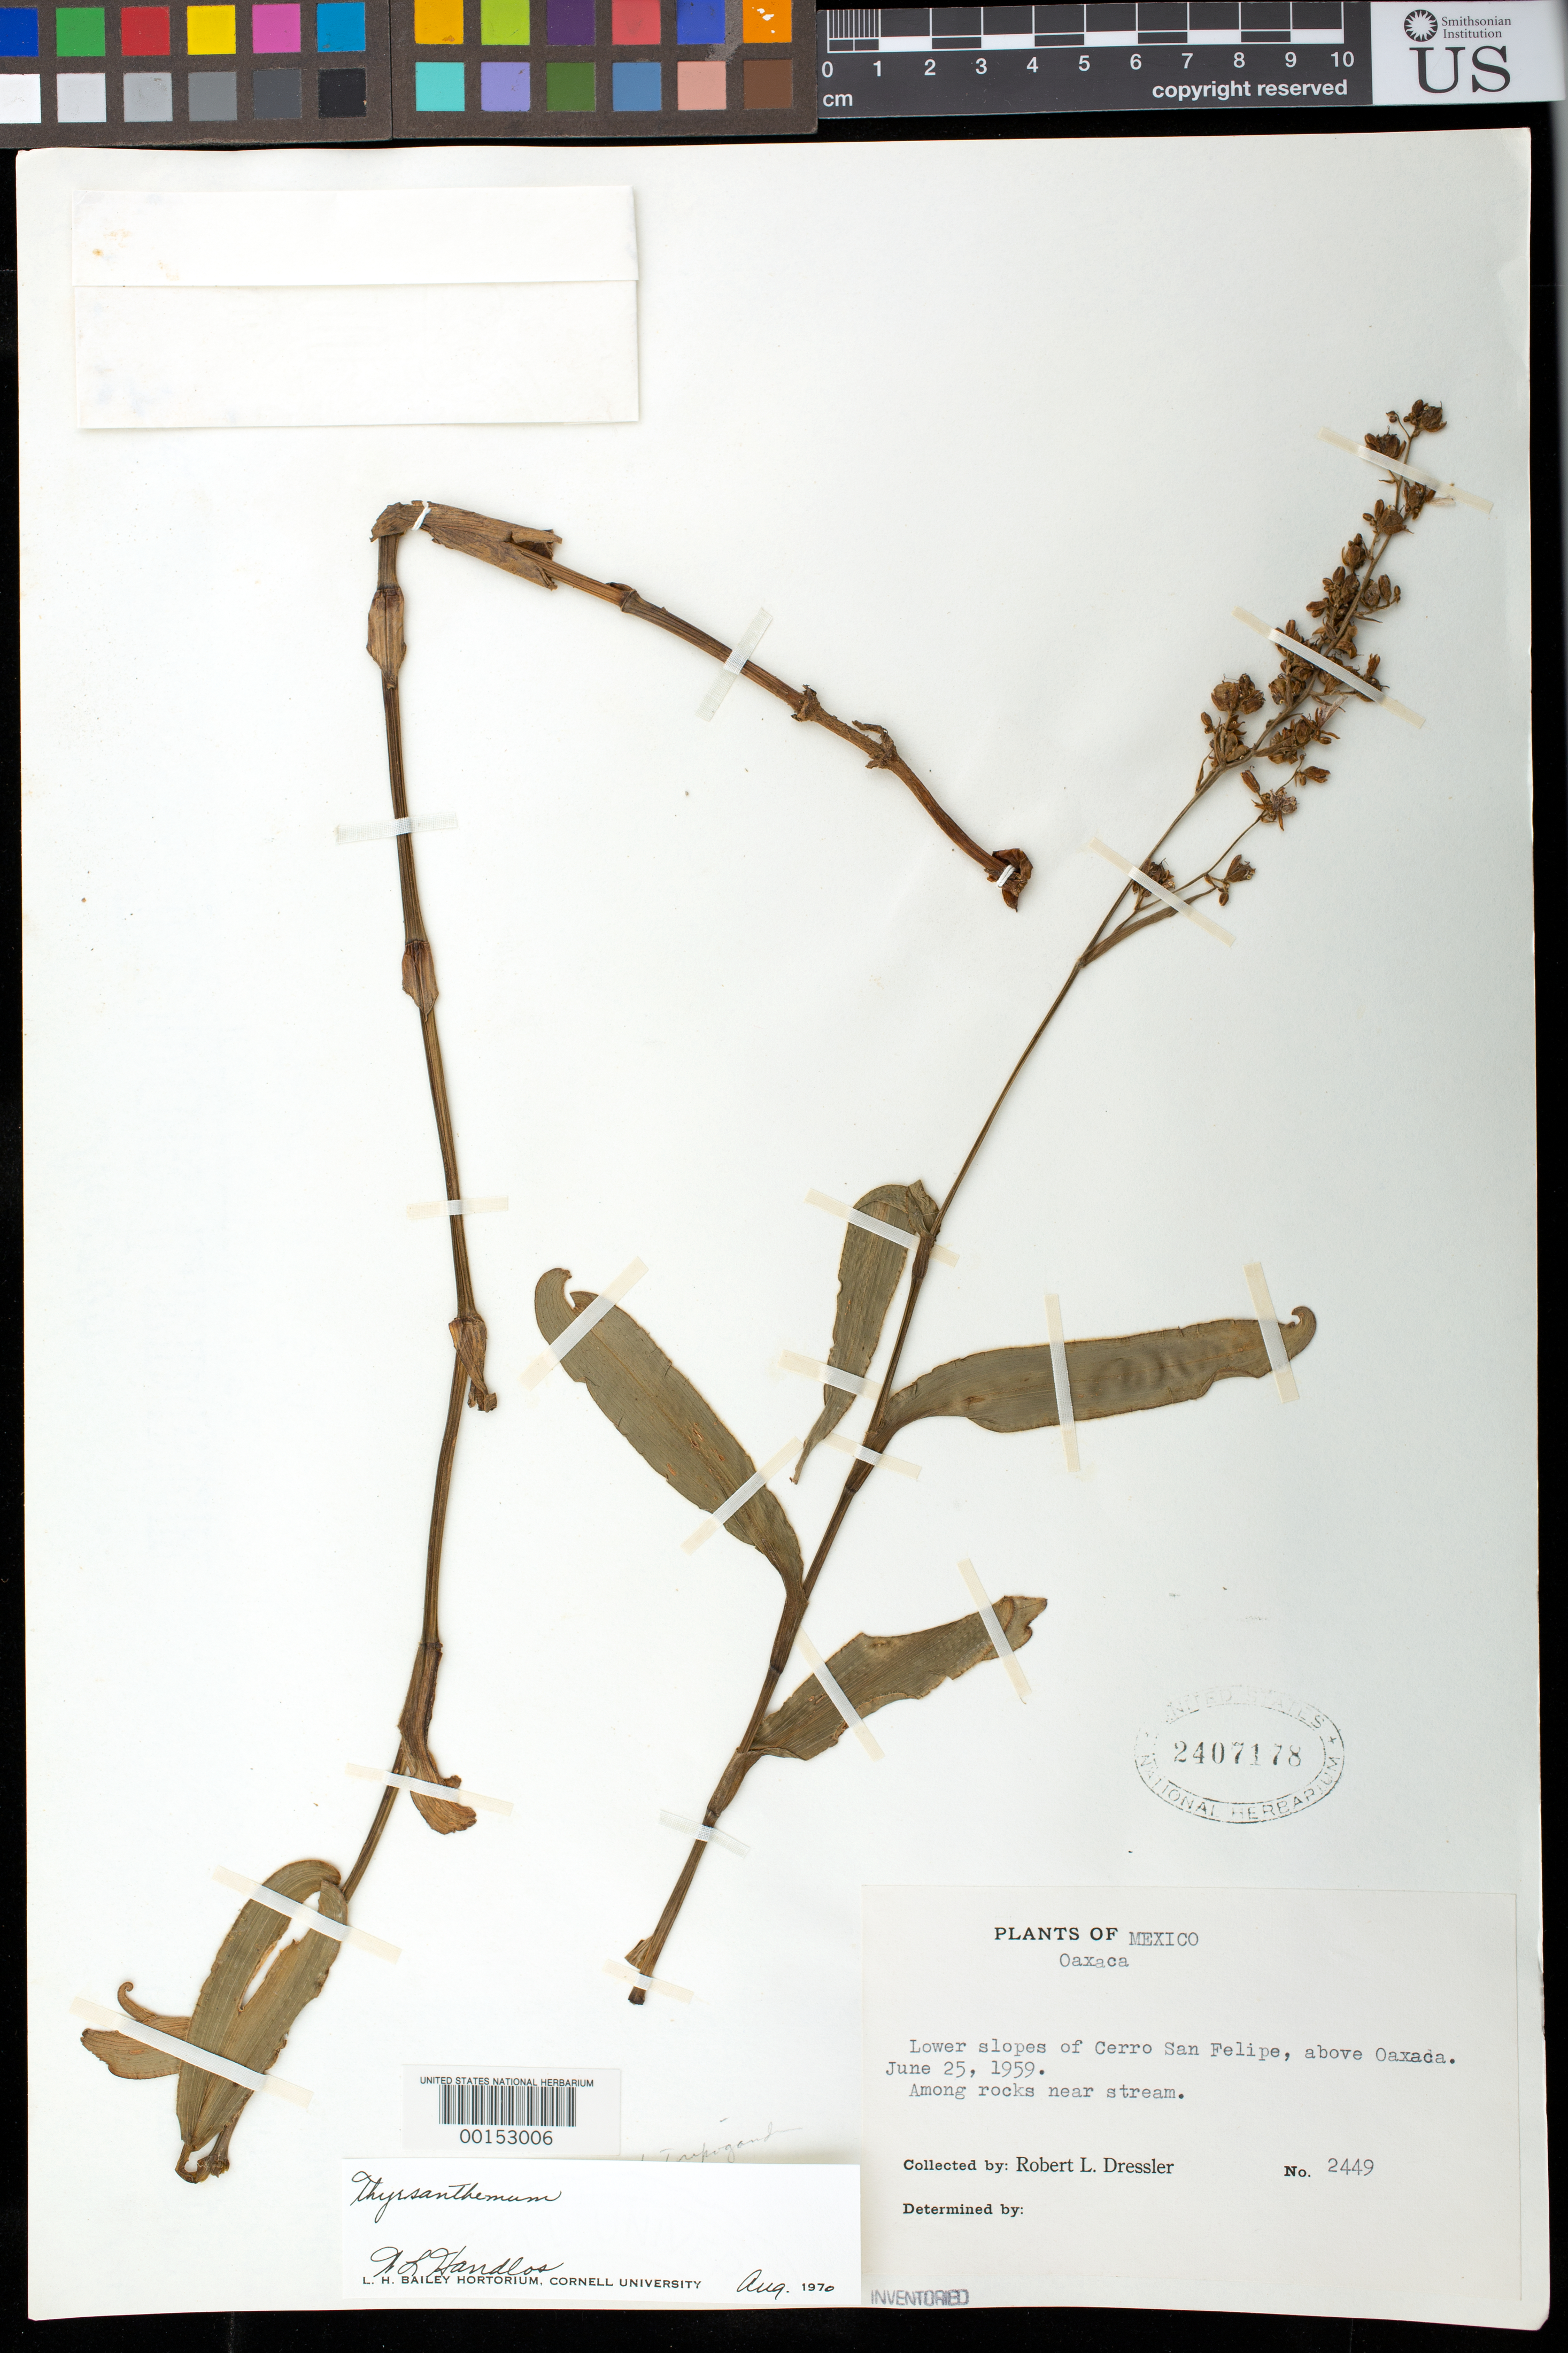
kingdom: Plantae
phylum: Tracheophyta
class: Liliopsida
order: Commelinales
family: Commelinaceae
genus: Thyrsanthemum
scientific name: Thyrsanthemum floribundum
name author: (M. Martens & Galeotti) Pichon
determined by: Hunt, D. R.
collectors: R. Dressler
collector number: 2449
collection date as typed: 25 Jun 1959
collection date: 1959-06-25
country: Mexico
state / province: Oaxaca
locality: Cerro San Felipe, above Oaxaca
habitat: Rocks near stream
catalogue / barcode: US 2407178